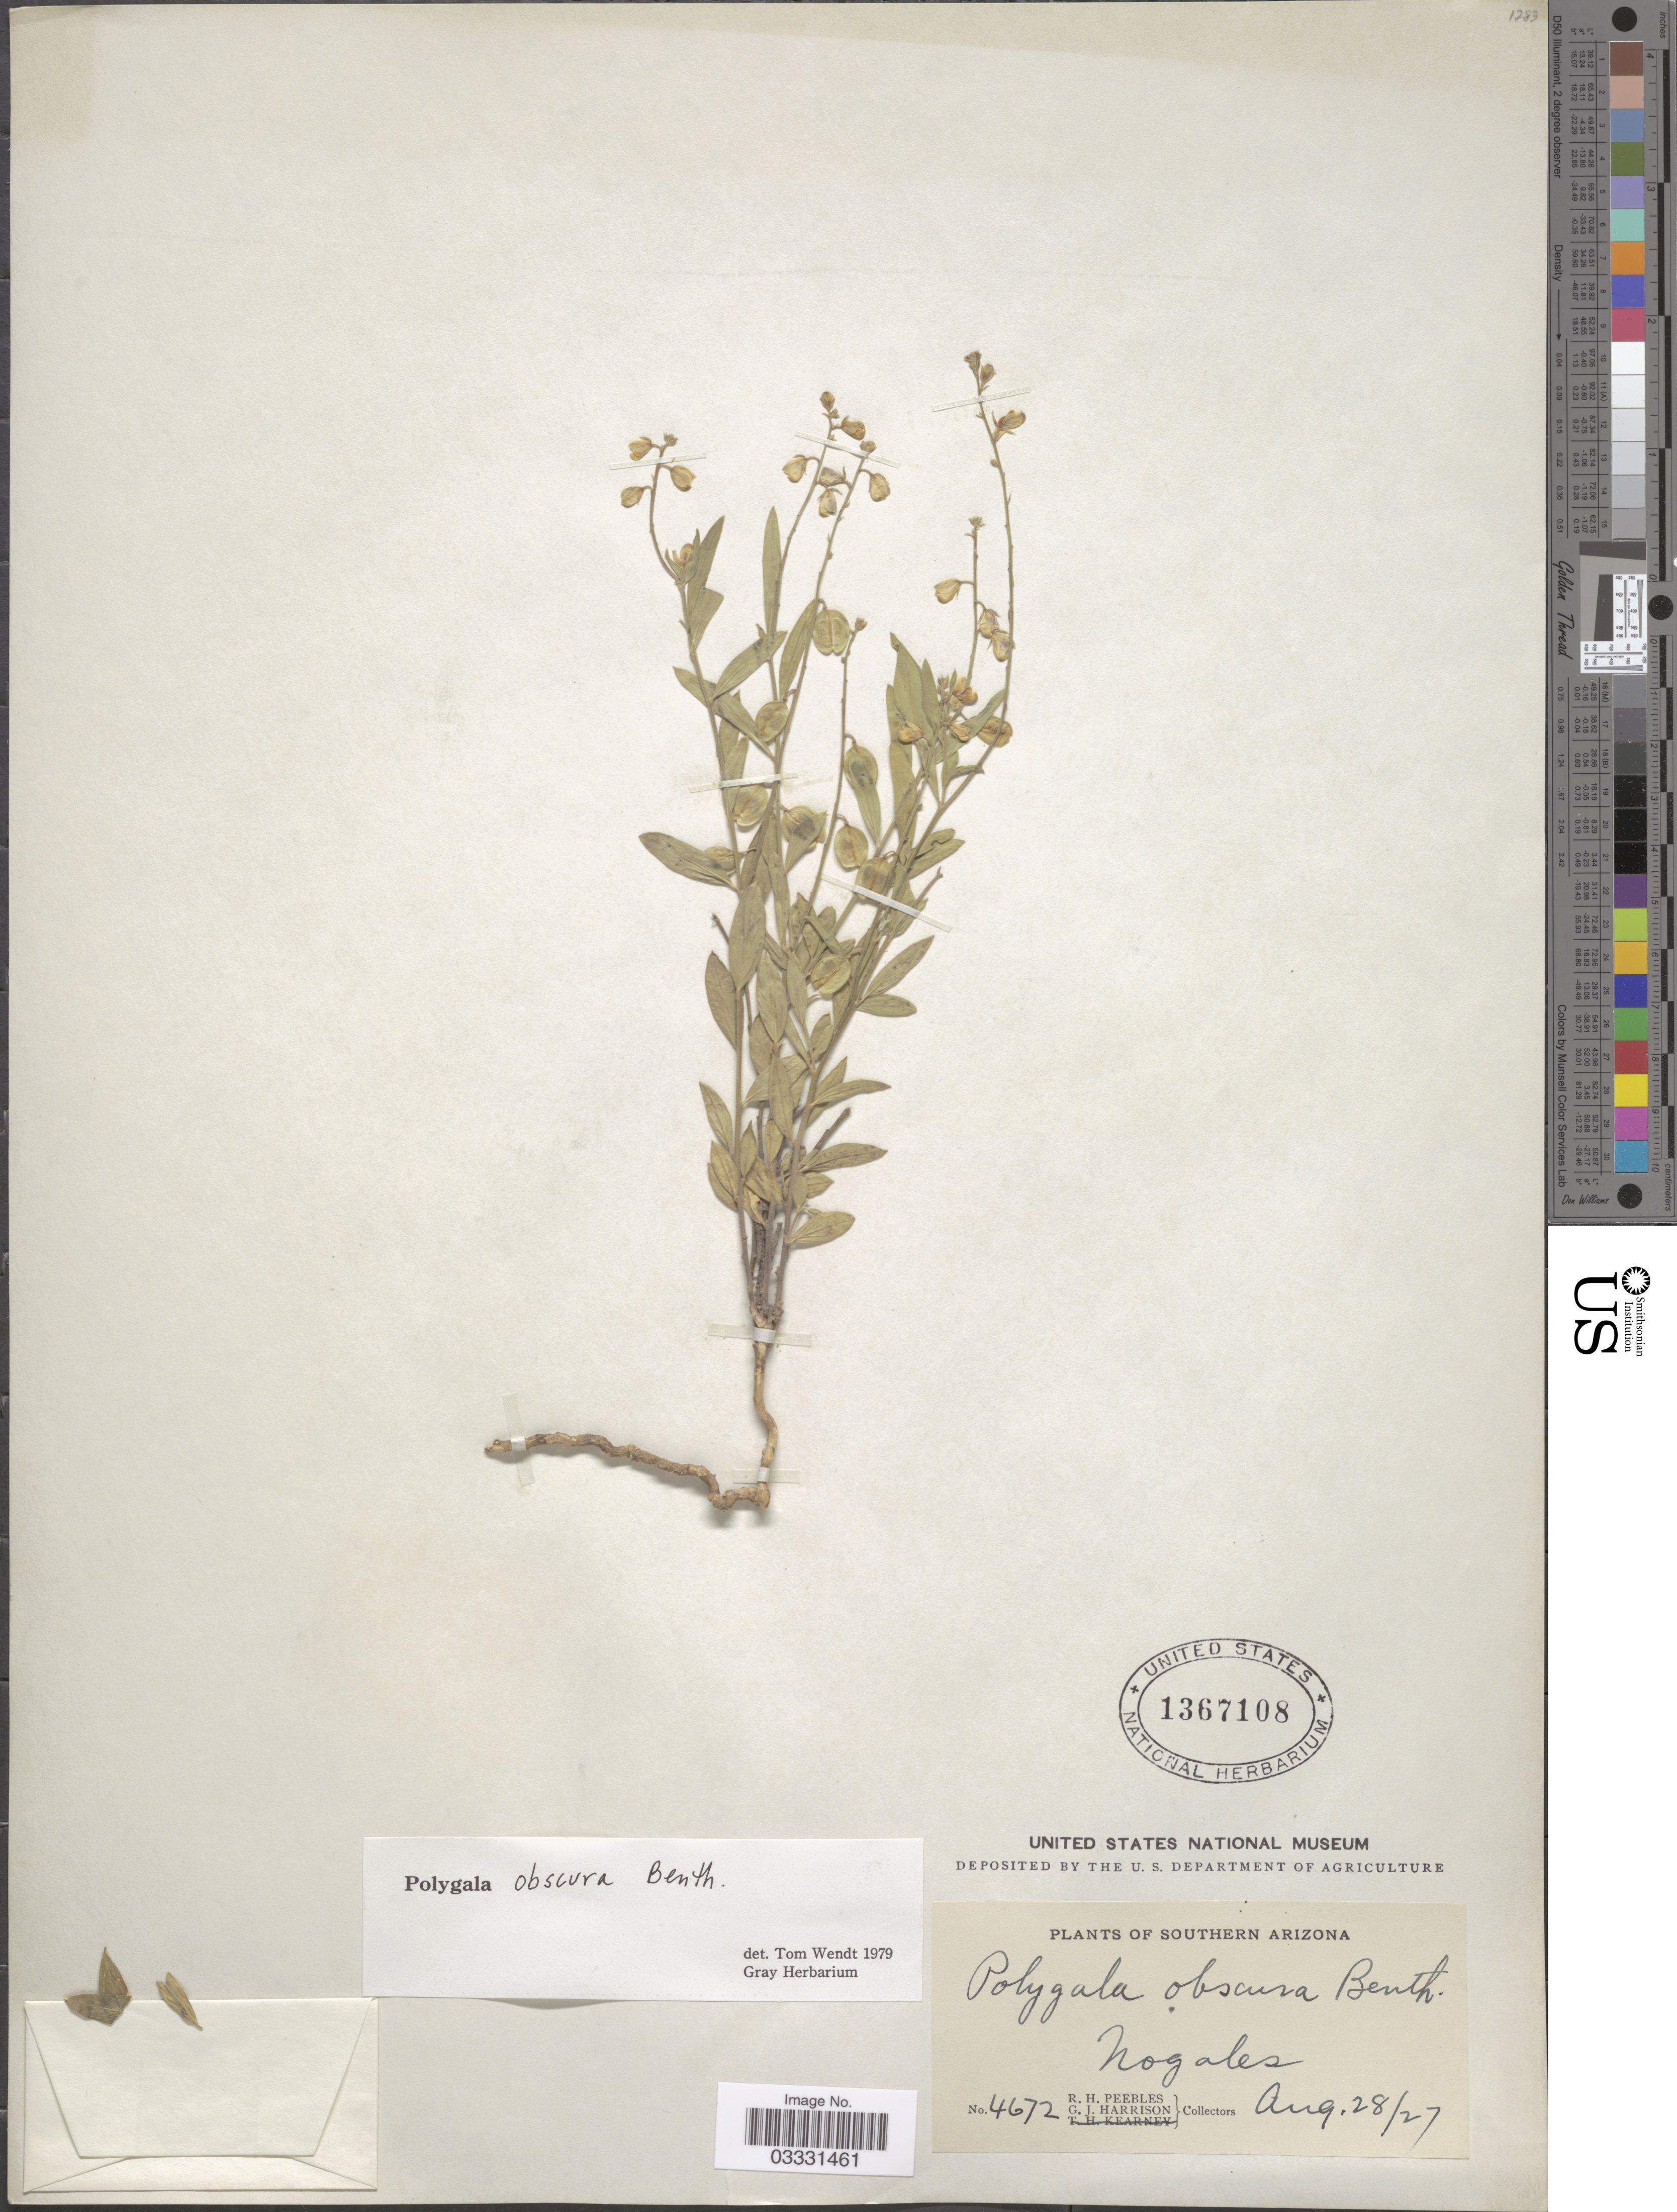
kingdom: Plantae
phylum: Tracheophyta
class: Magnoliopsida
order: Fabales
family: Polygalaceae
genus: Hebecarpa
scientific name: Hebecarpa obscura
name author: (Benth.) J.R. Abbott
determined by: Strong, Mark T., (BOT), Smithsonian Institution - National Museum of Natural History (UNITED STATES)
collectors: R. H. Peebles & G. J. Harrison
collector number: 4672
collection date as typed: Transcribed d/m/y: 28/8/27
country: United States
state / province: Arizona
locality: Southern Arizona. Nogales.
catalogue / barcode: US 1367108